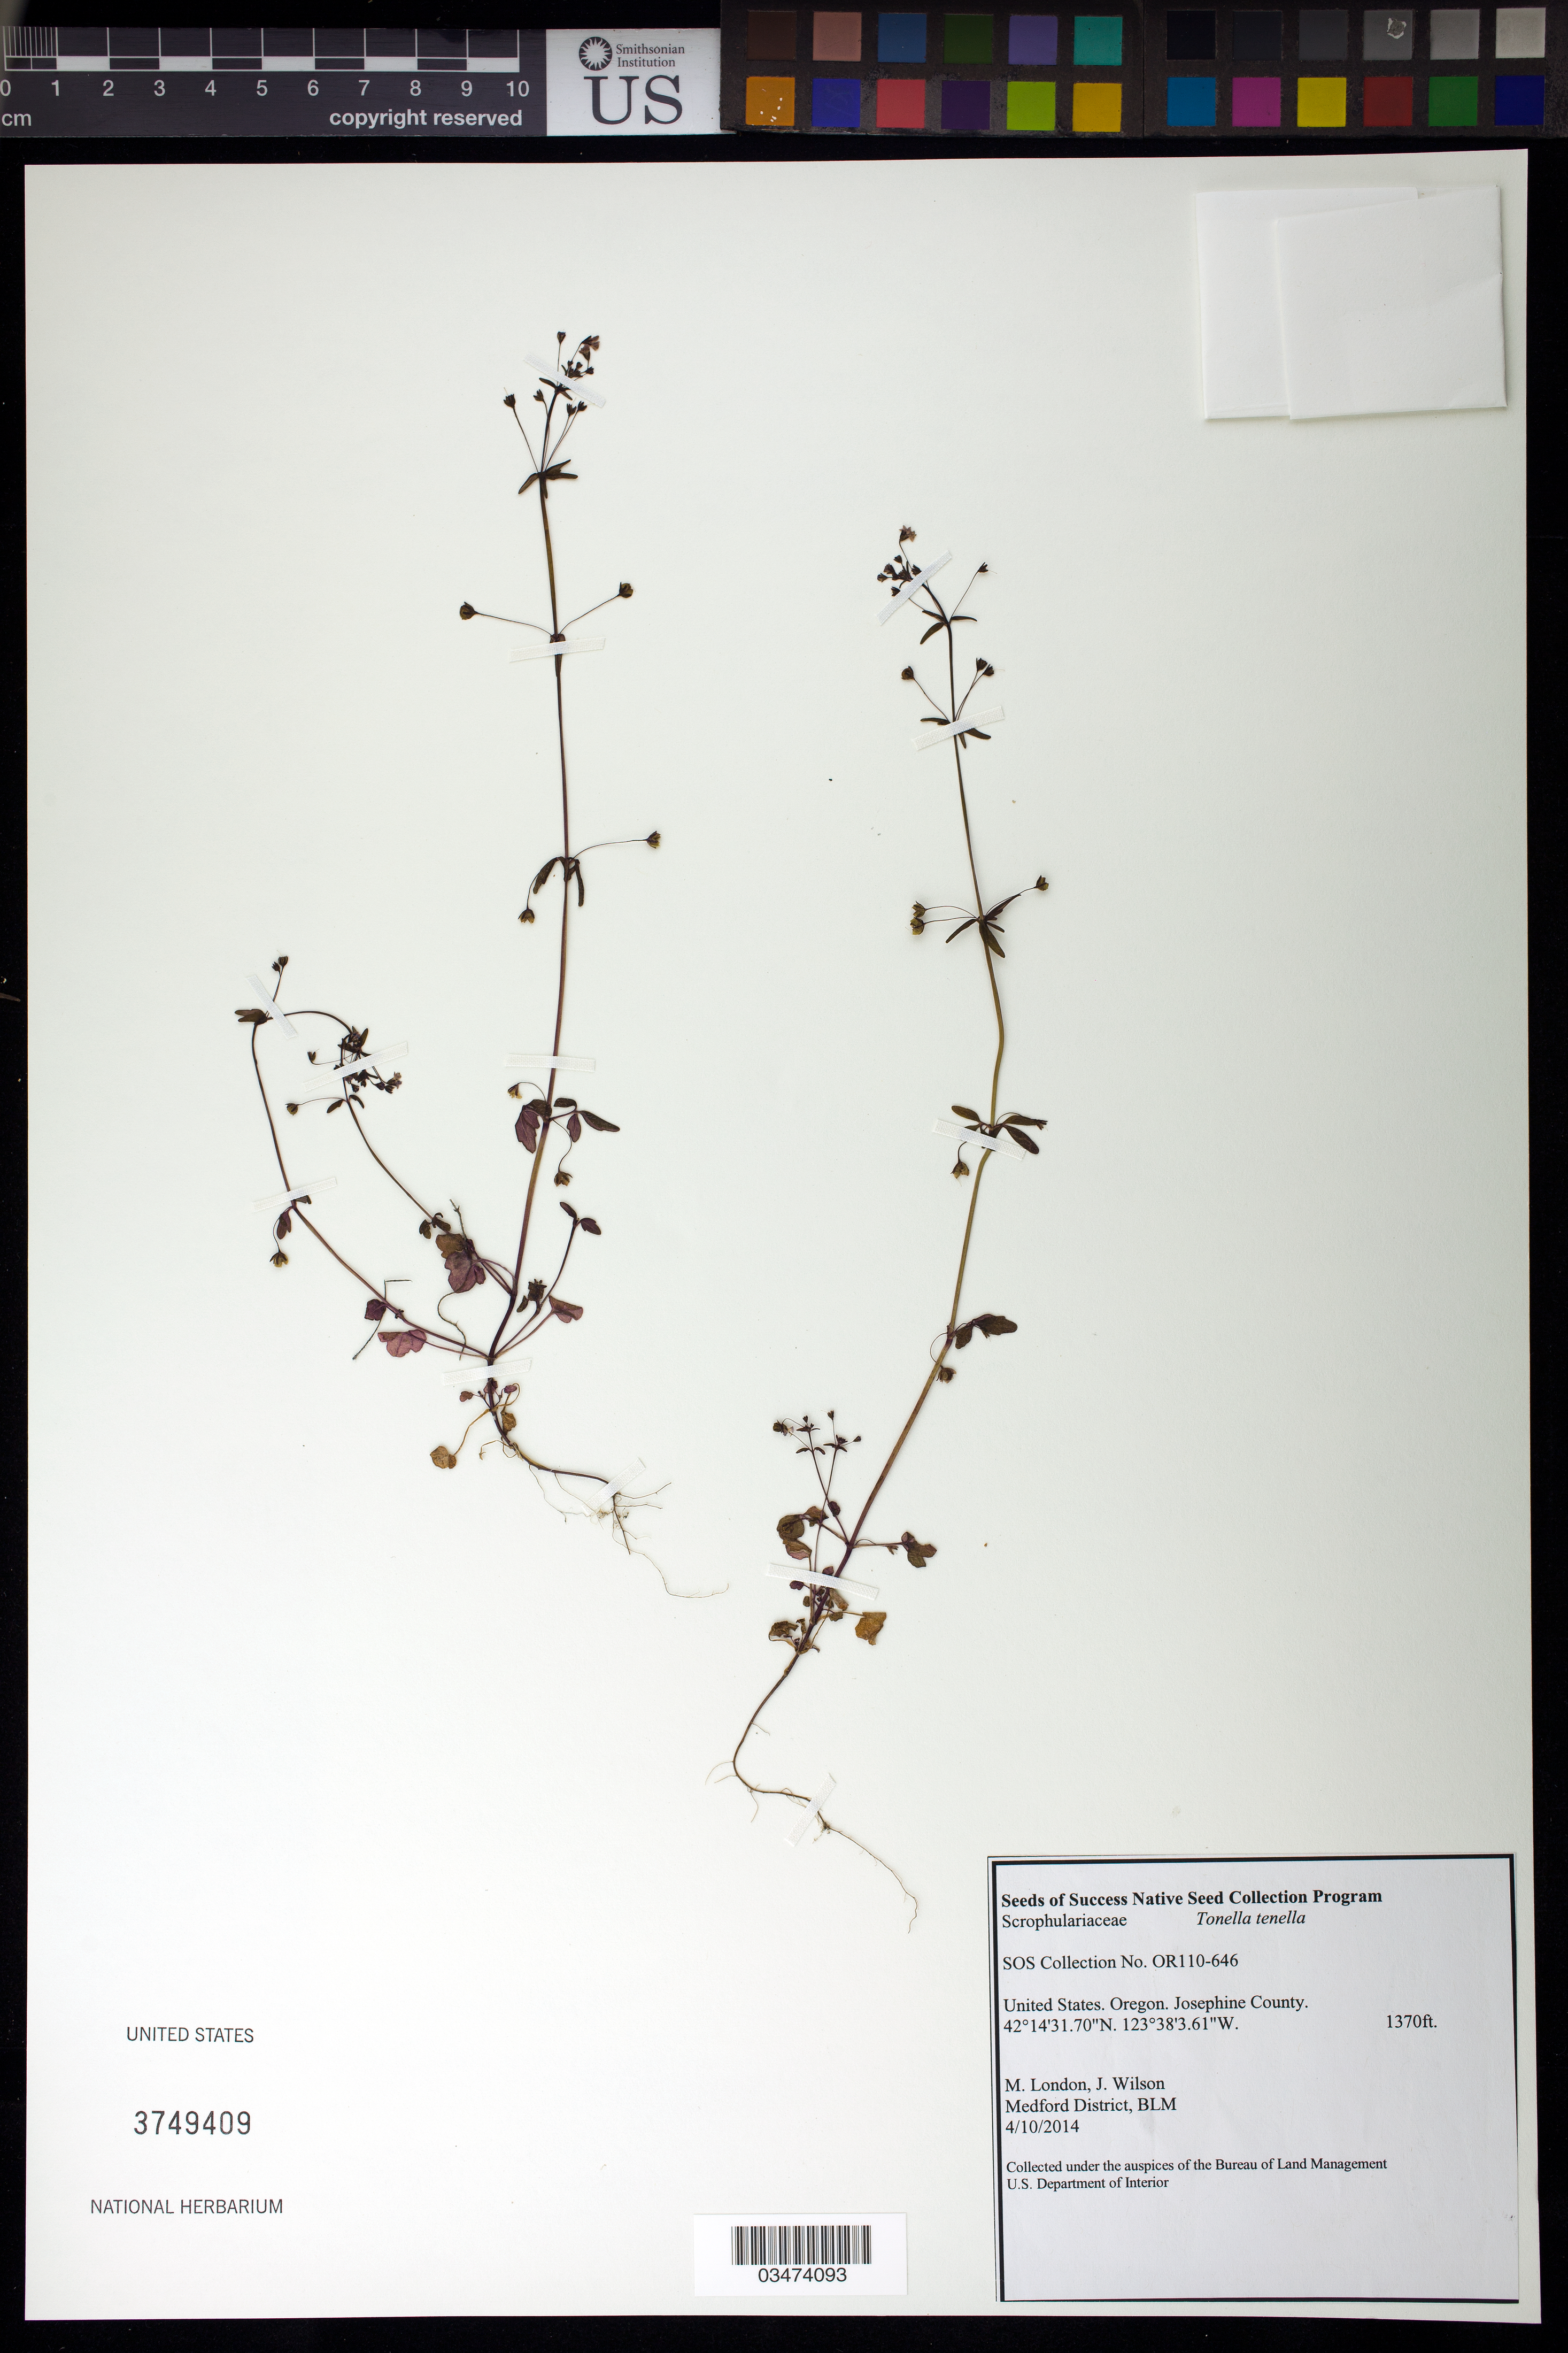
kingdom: Plantae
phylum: Tracheophyta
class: Magnoliopsida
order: Lamiales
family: Plantaginaceae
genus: Tonella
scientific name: Tonella tenella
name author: (Benth.) A. Heller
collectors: M. London & J. Wilson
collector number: OR110-646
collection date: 2014-04-10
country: United States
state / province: Oregon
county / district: Josephine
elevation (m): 418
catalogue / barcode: US 3749409